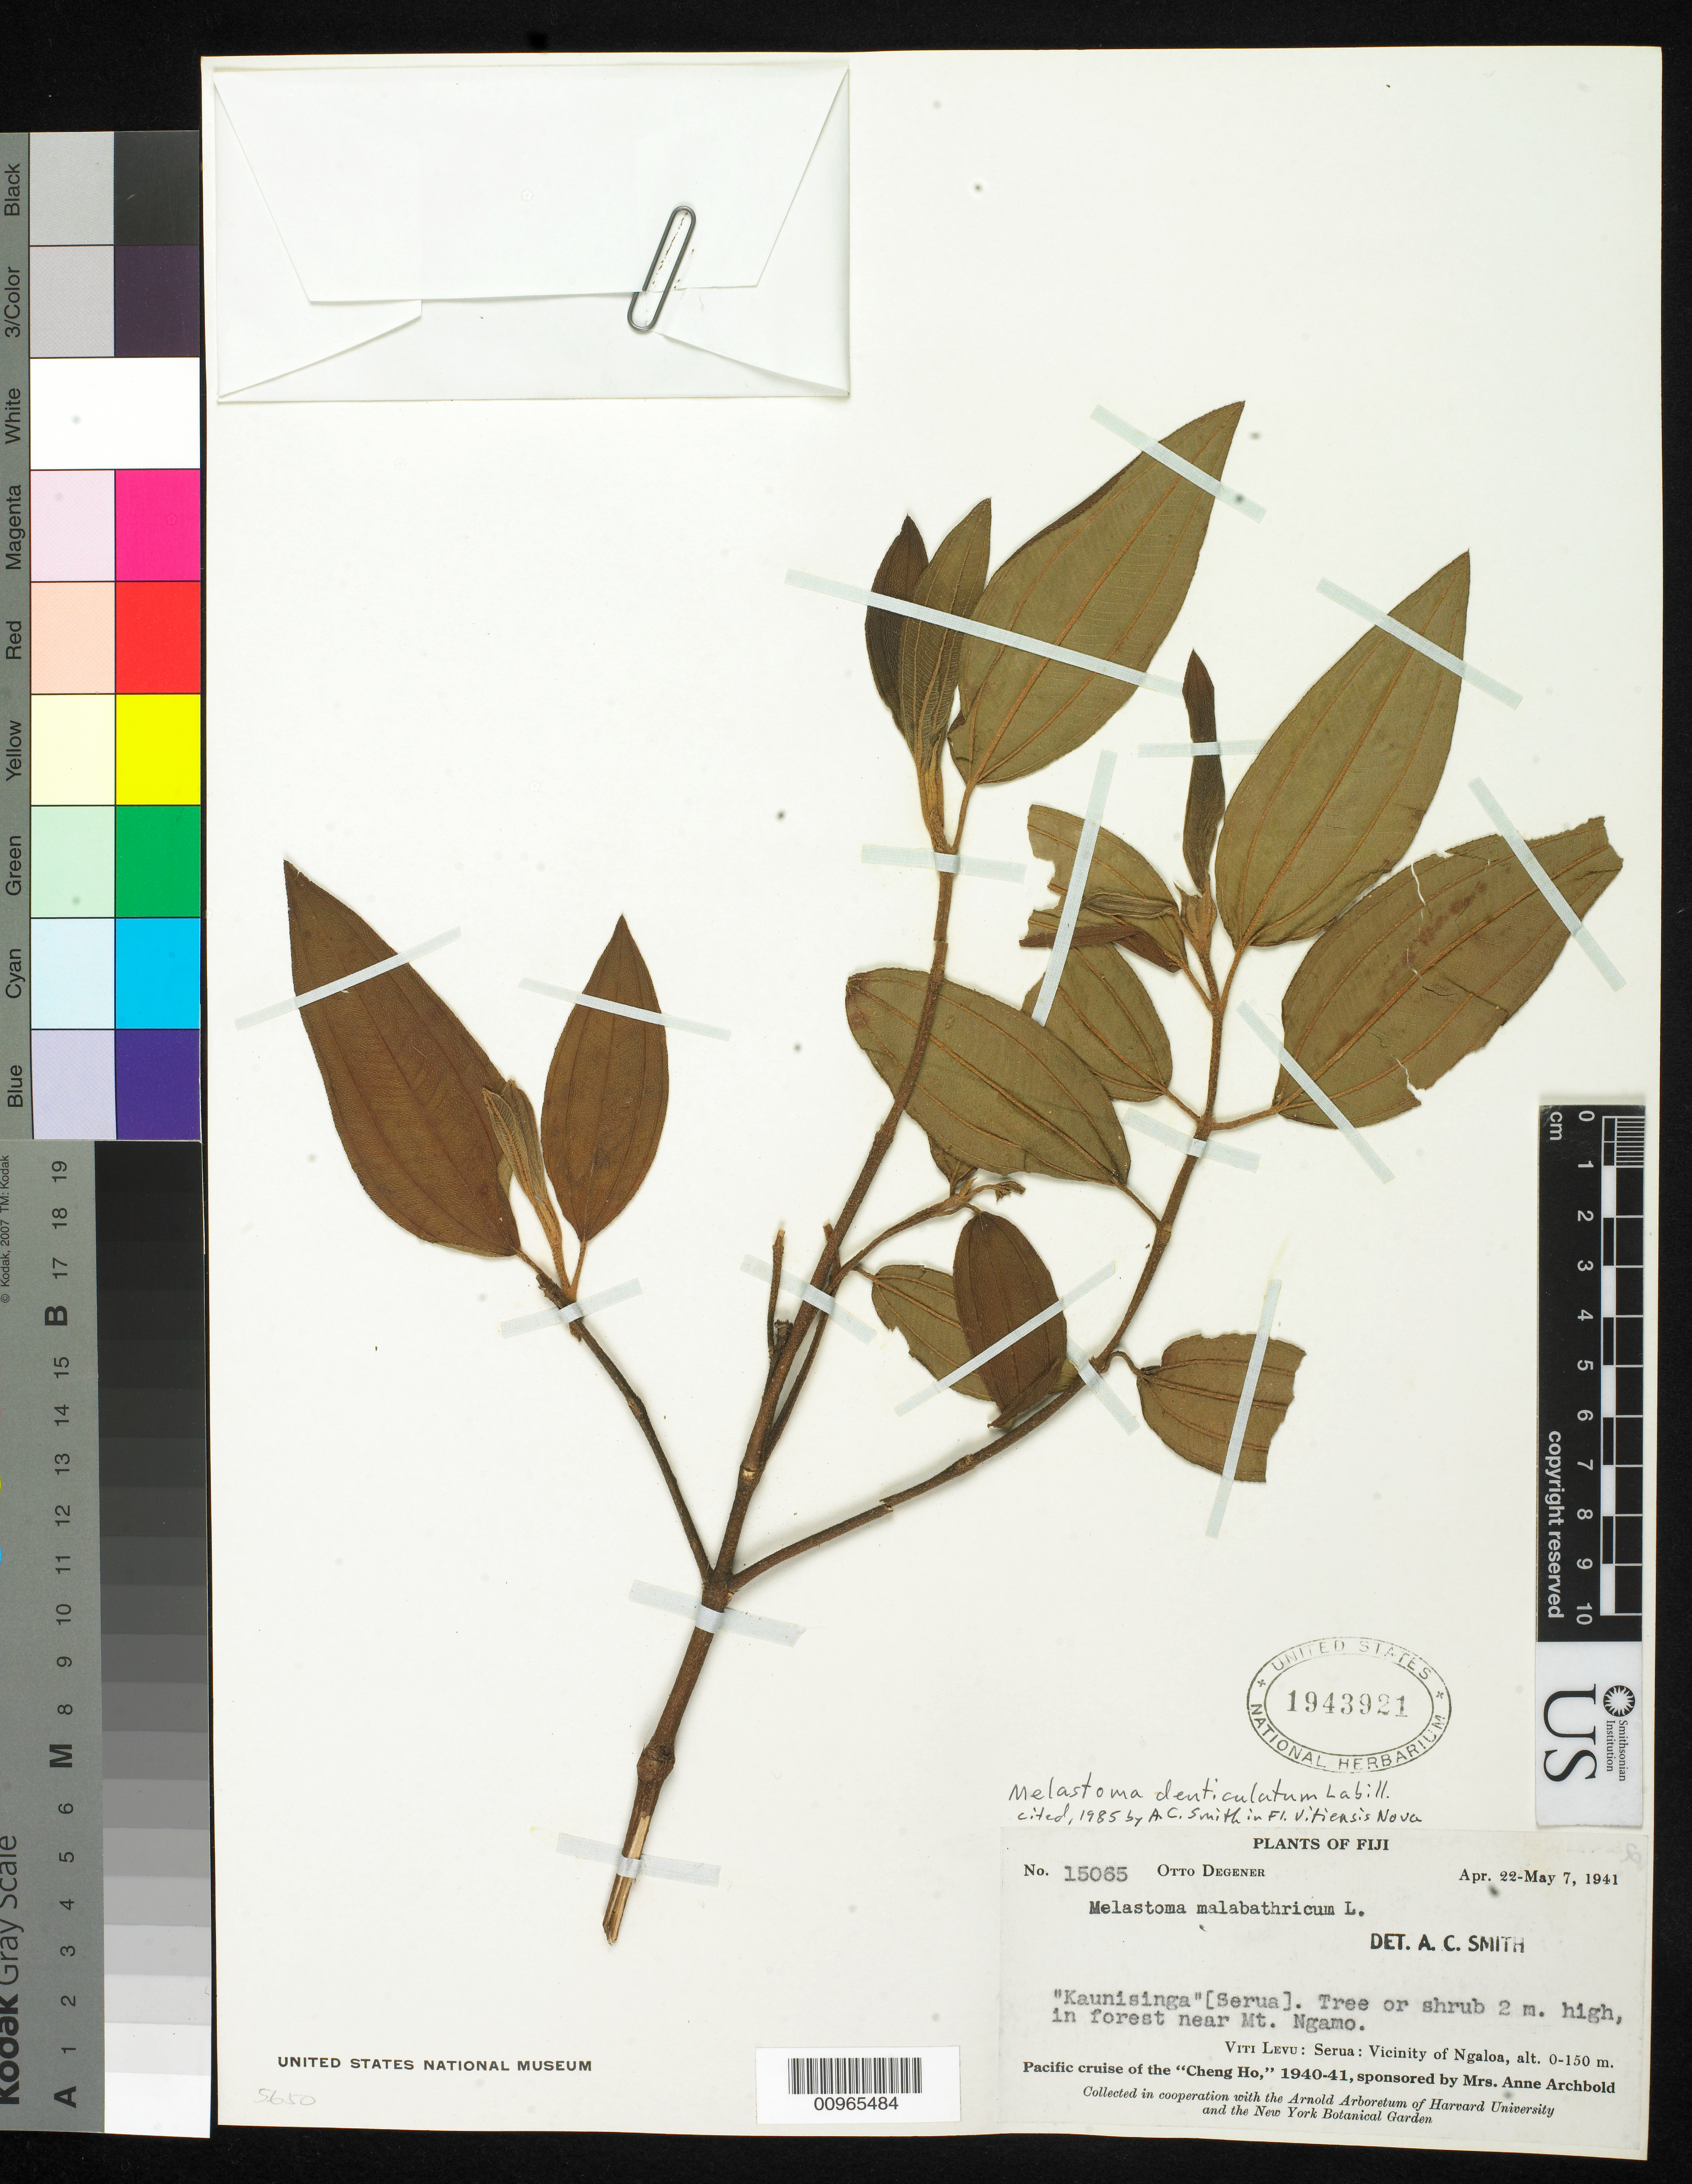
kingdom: Plantae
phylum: Tracheophyta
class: Magnoliopsida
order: Myrtales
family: Melastomataceae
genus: Melastoma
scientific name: Melastoma denticulatum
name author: Labill.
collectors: O. Degener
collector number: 15065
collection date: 1941-04-22/1941-05-07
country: Fiji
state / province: Central Division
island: Viti Levu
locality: in forest near Mt. Ngamo, vicinity of Ngaloa, Serua Prov., Viti Levu, Fiji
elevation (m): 0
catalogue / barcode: US 1943921